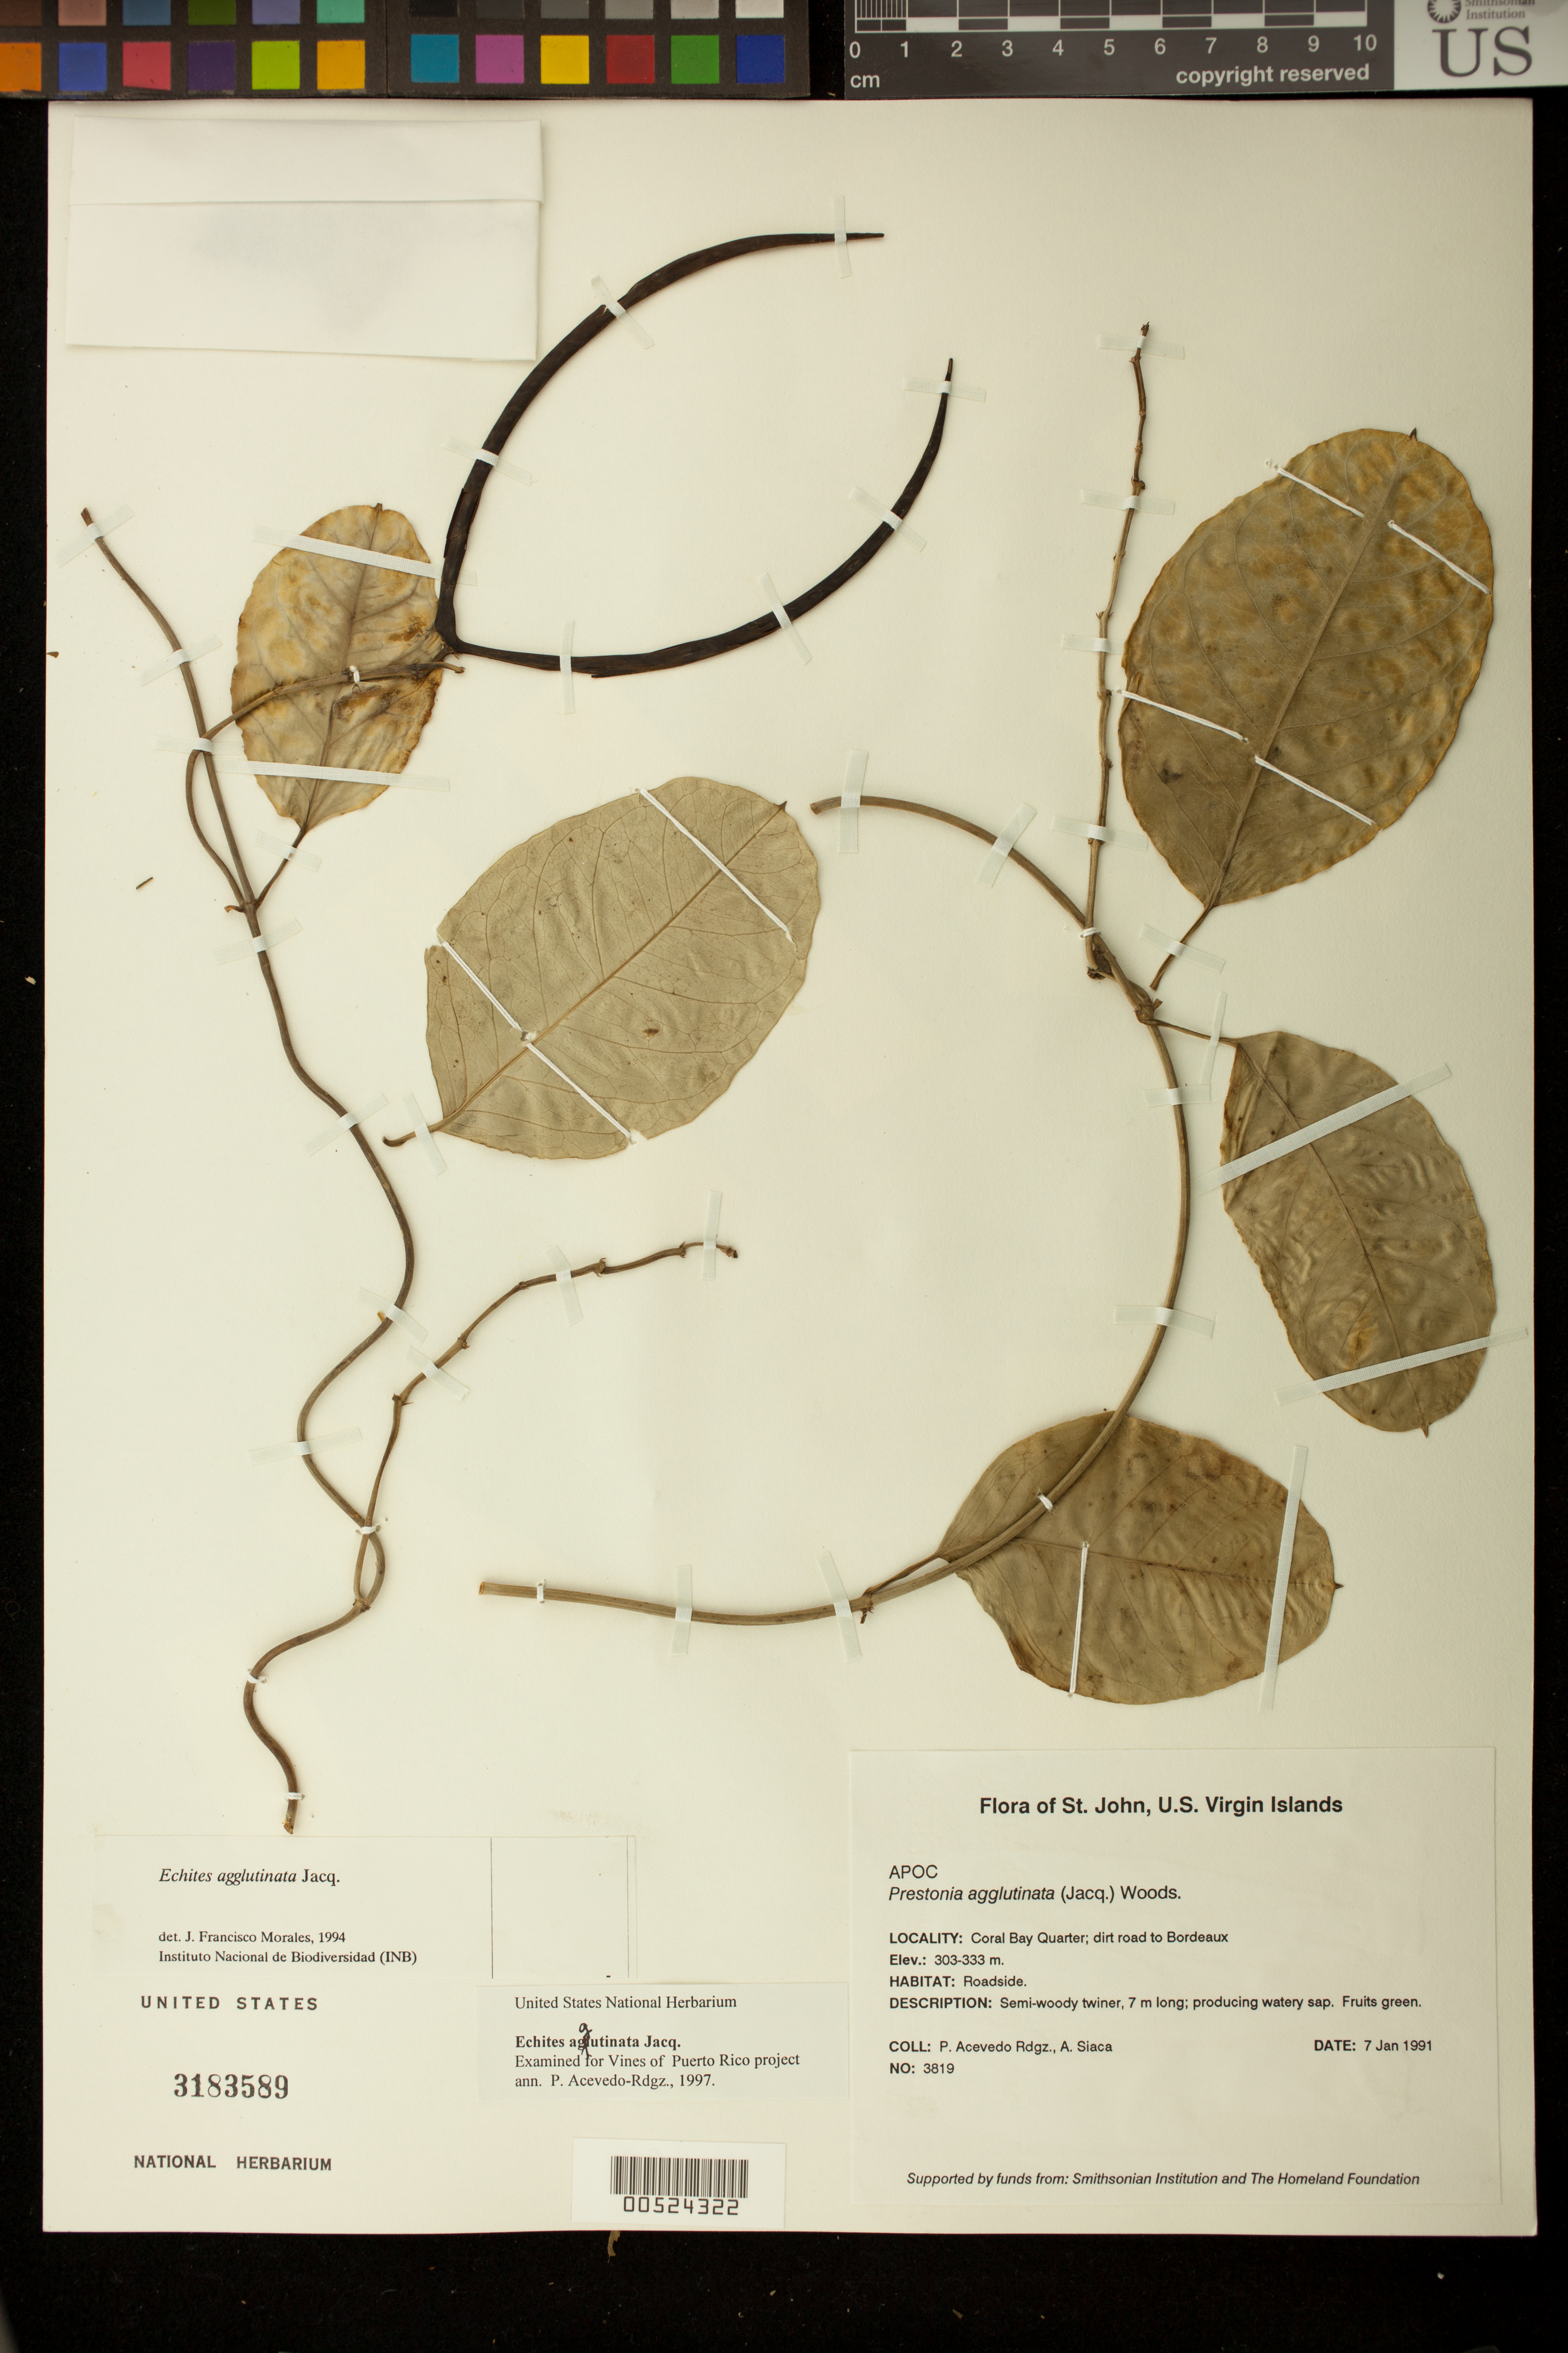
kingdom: Plantae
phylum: Tracheophyta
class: Magnoliopsida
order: Gentianales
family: Apocynaceae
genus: Echites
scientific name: Echites agglutinatus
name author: Jacq.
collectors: P. Acevedo-Rodr. & A. Siaca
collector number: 3819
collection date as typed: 07 Jan 1991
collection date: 1991-01-07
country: U.S. Virgin Islands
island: St. John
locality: Coral Bay Quarter; dirt road to Bordeaux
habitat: Roadside.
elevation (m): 303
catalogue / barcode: US 3183589